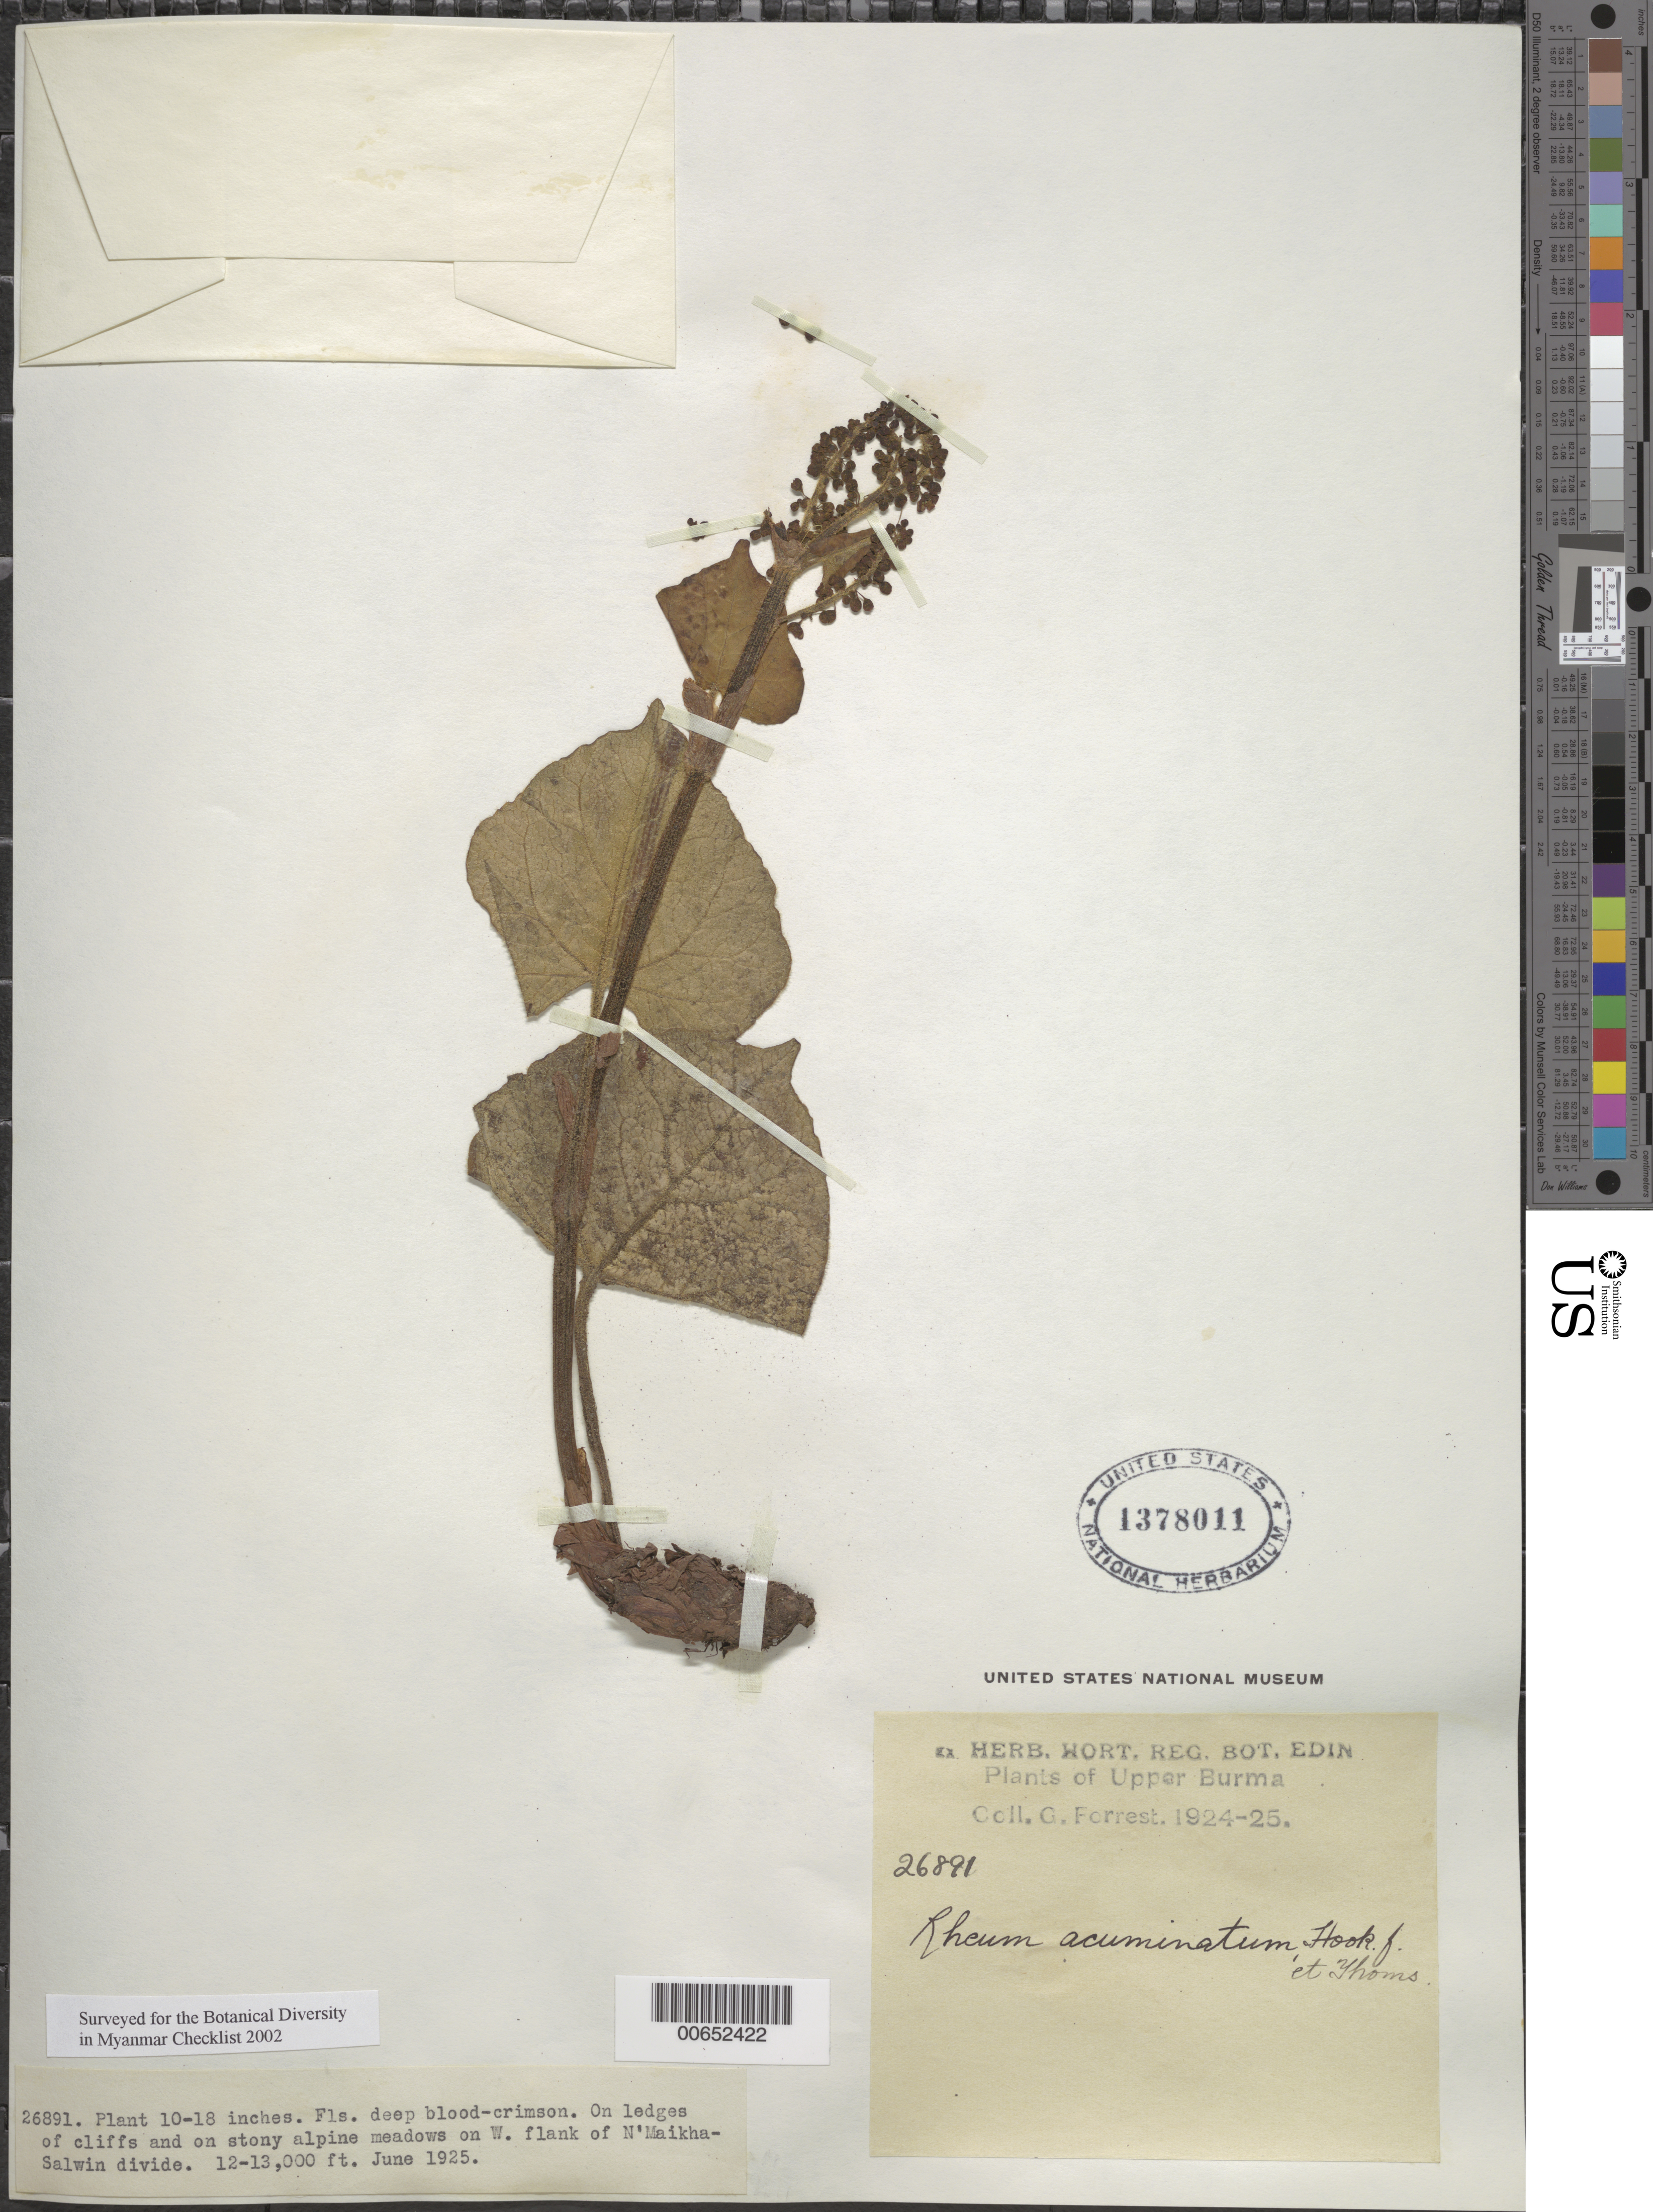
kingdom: Plantae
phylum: Tracheophyta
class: Magnoliopsida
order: Caryophyllales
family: Polygonaceae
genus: Rheum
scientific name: Rheum acuminatum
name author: Hook. f.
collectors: G. Forrest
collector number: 26891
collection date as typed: Jun 1925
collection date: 1925-06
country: Myanmar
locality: Upper Burma, W flank of N'Maikha-Salwin Divide.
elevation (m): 3658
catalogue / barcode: US 1378011